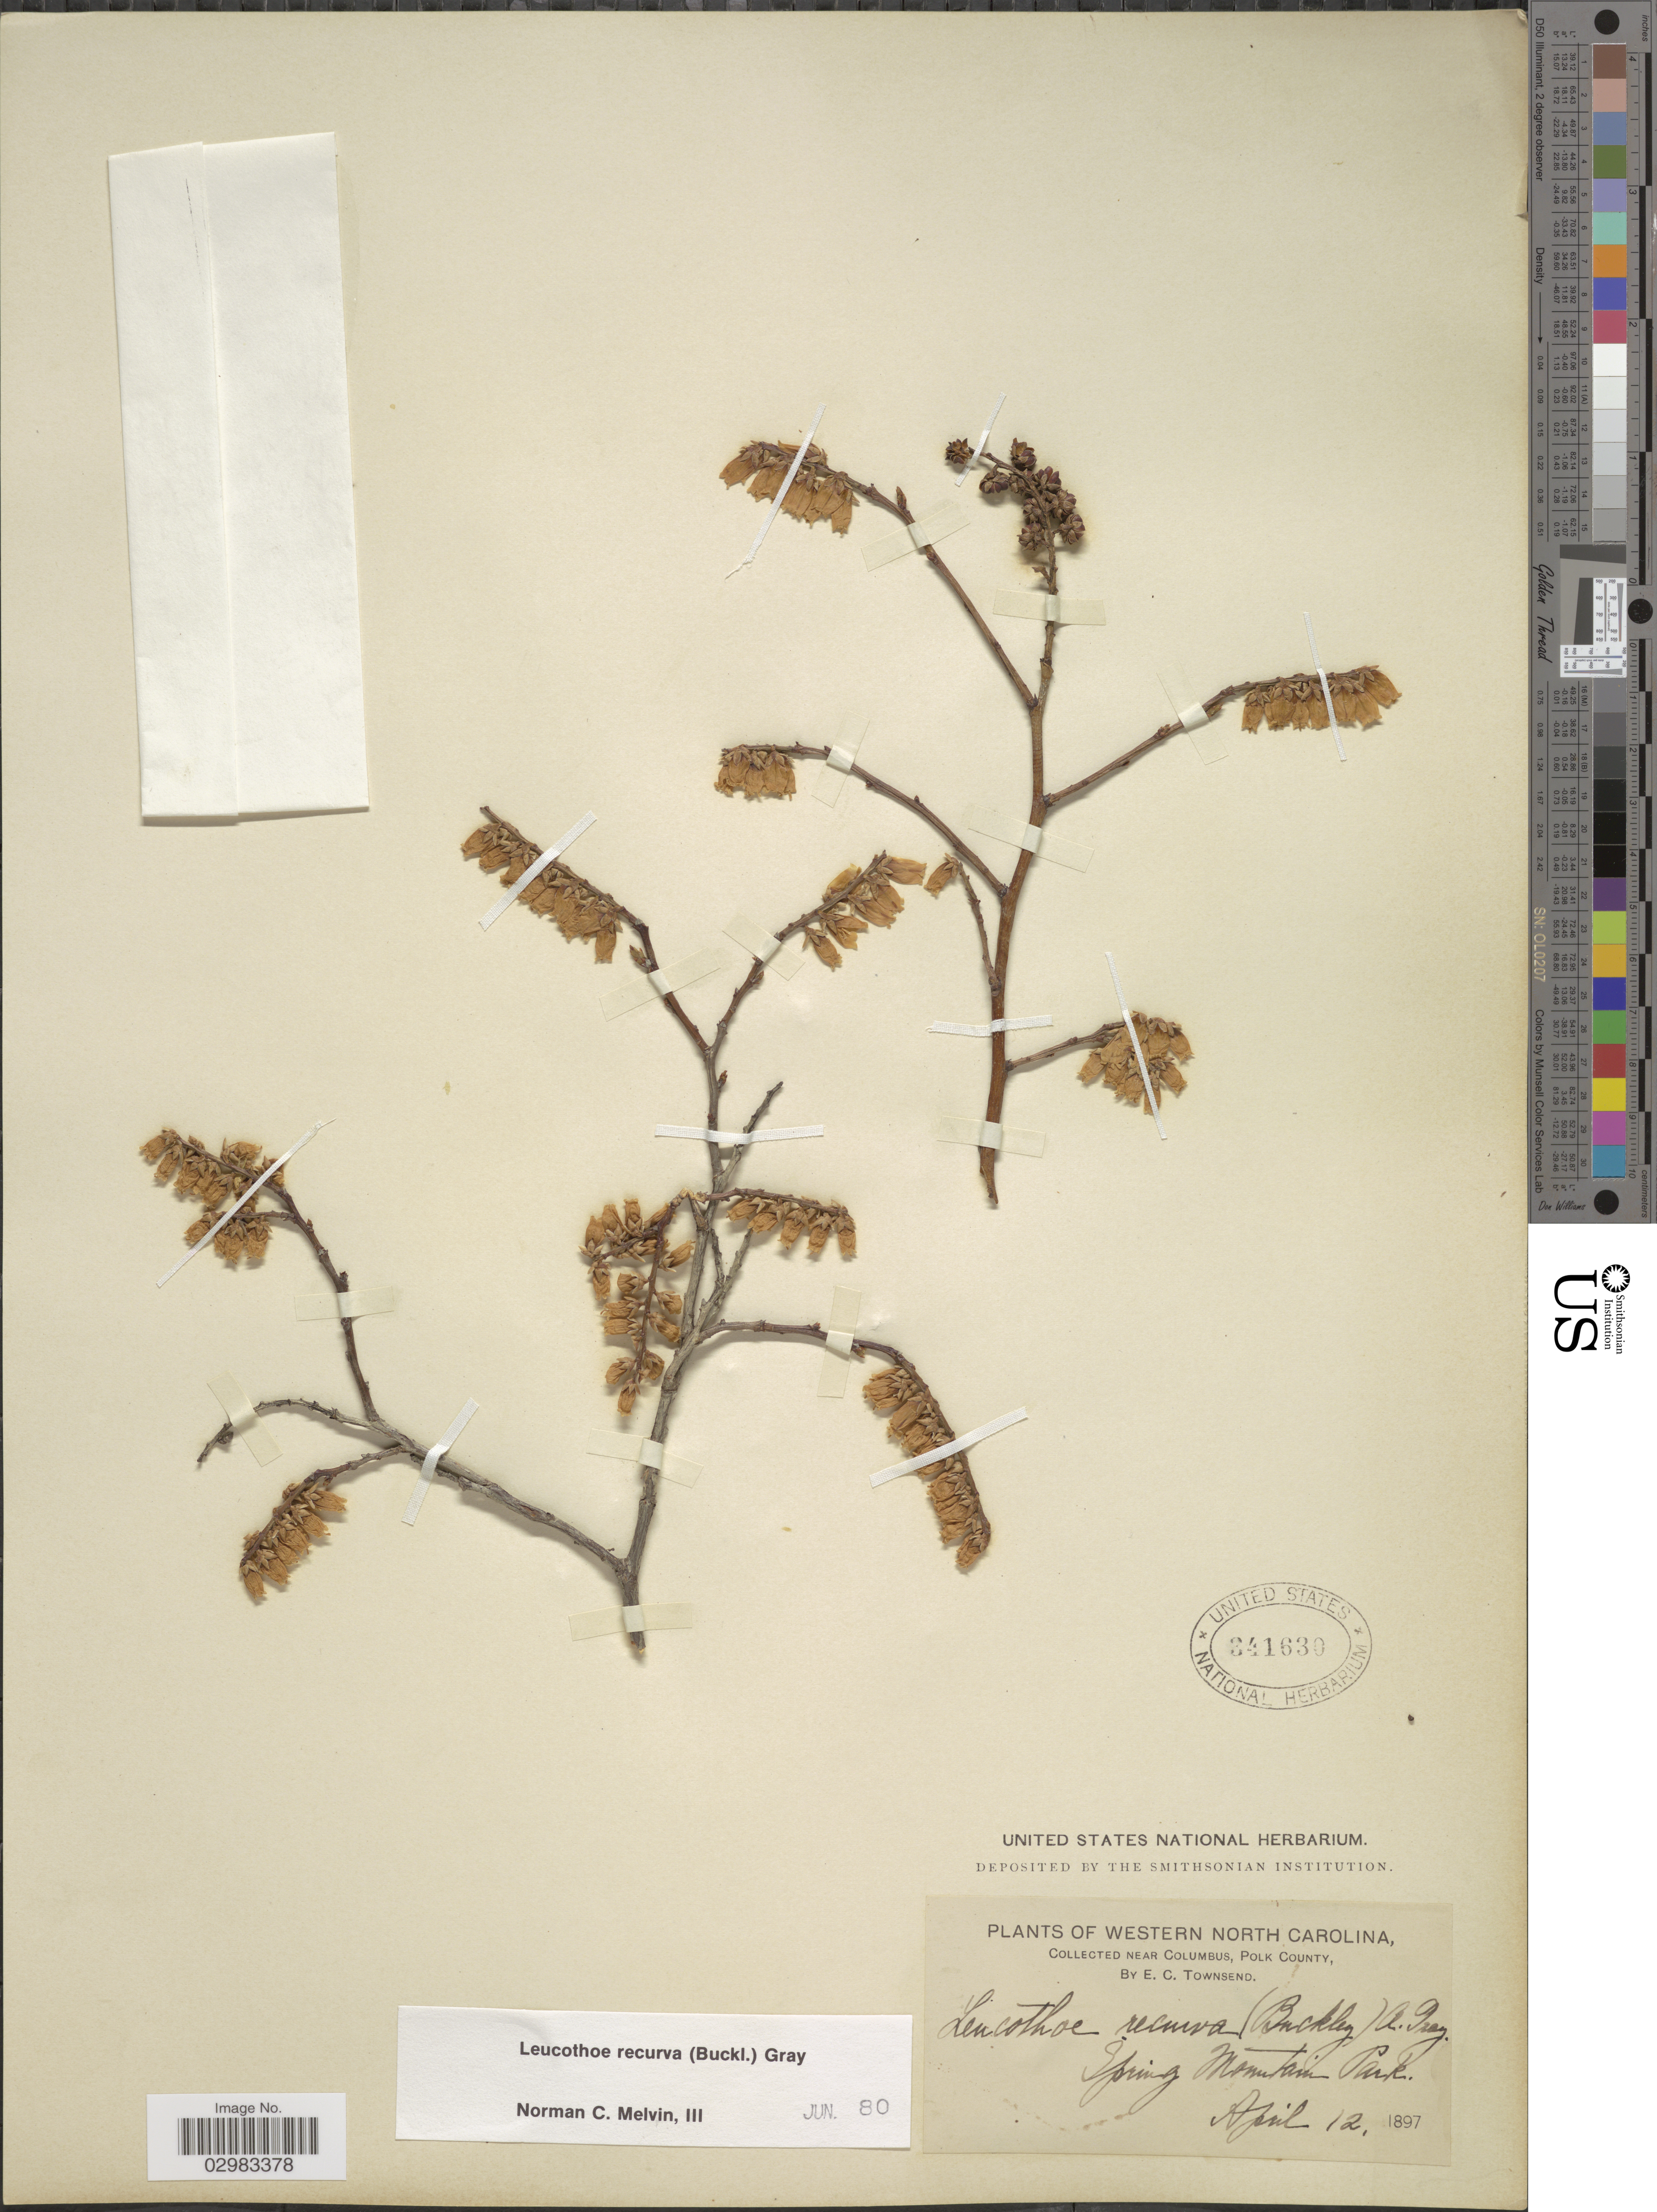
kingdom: Plantae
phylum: Tracheophyta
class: Magnoliopsida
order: Ericales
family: Ericaceae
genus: Leucothoe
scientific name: Leucothoë recurva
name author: (Buckley) A. Gray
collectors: E. C. Townsend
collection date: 1897-04-12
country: United States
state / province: North Carolina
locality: Western North Carolina. Near Columbus, Polk County. Spring Mountain Park.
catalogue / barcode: US 341630